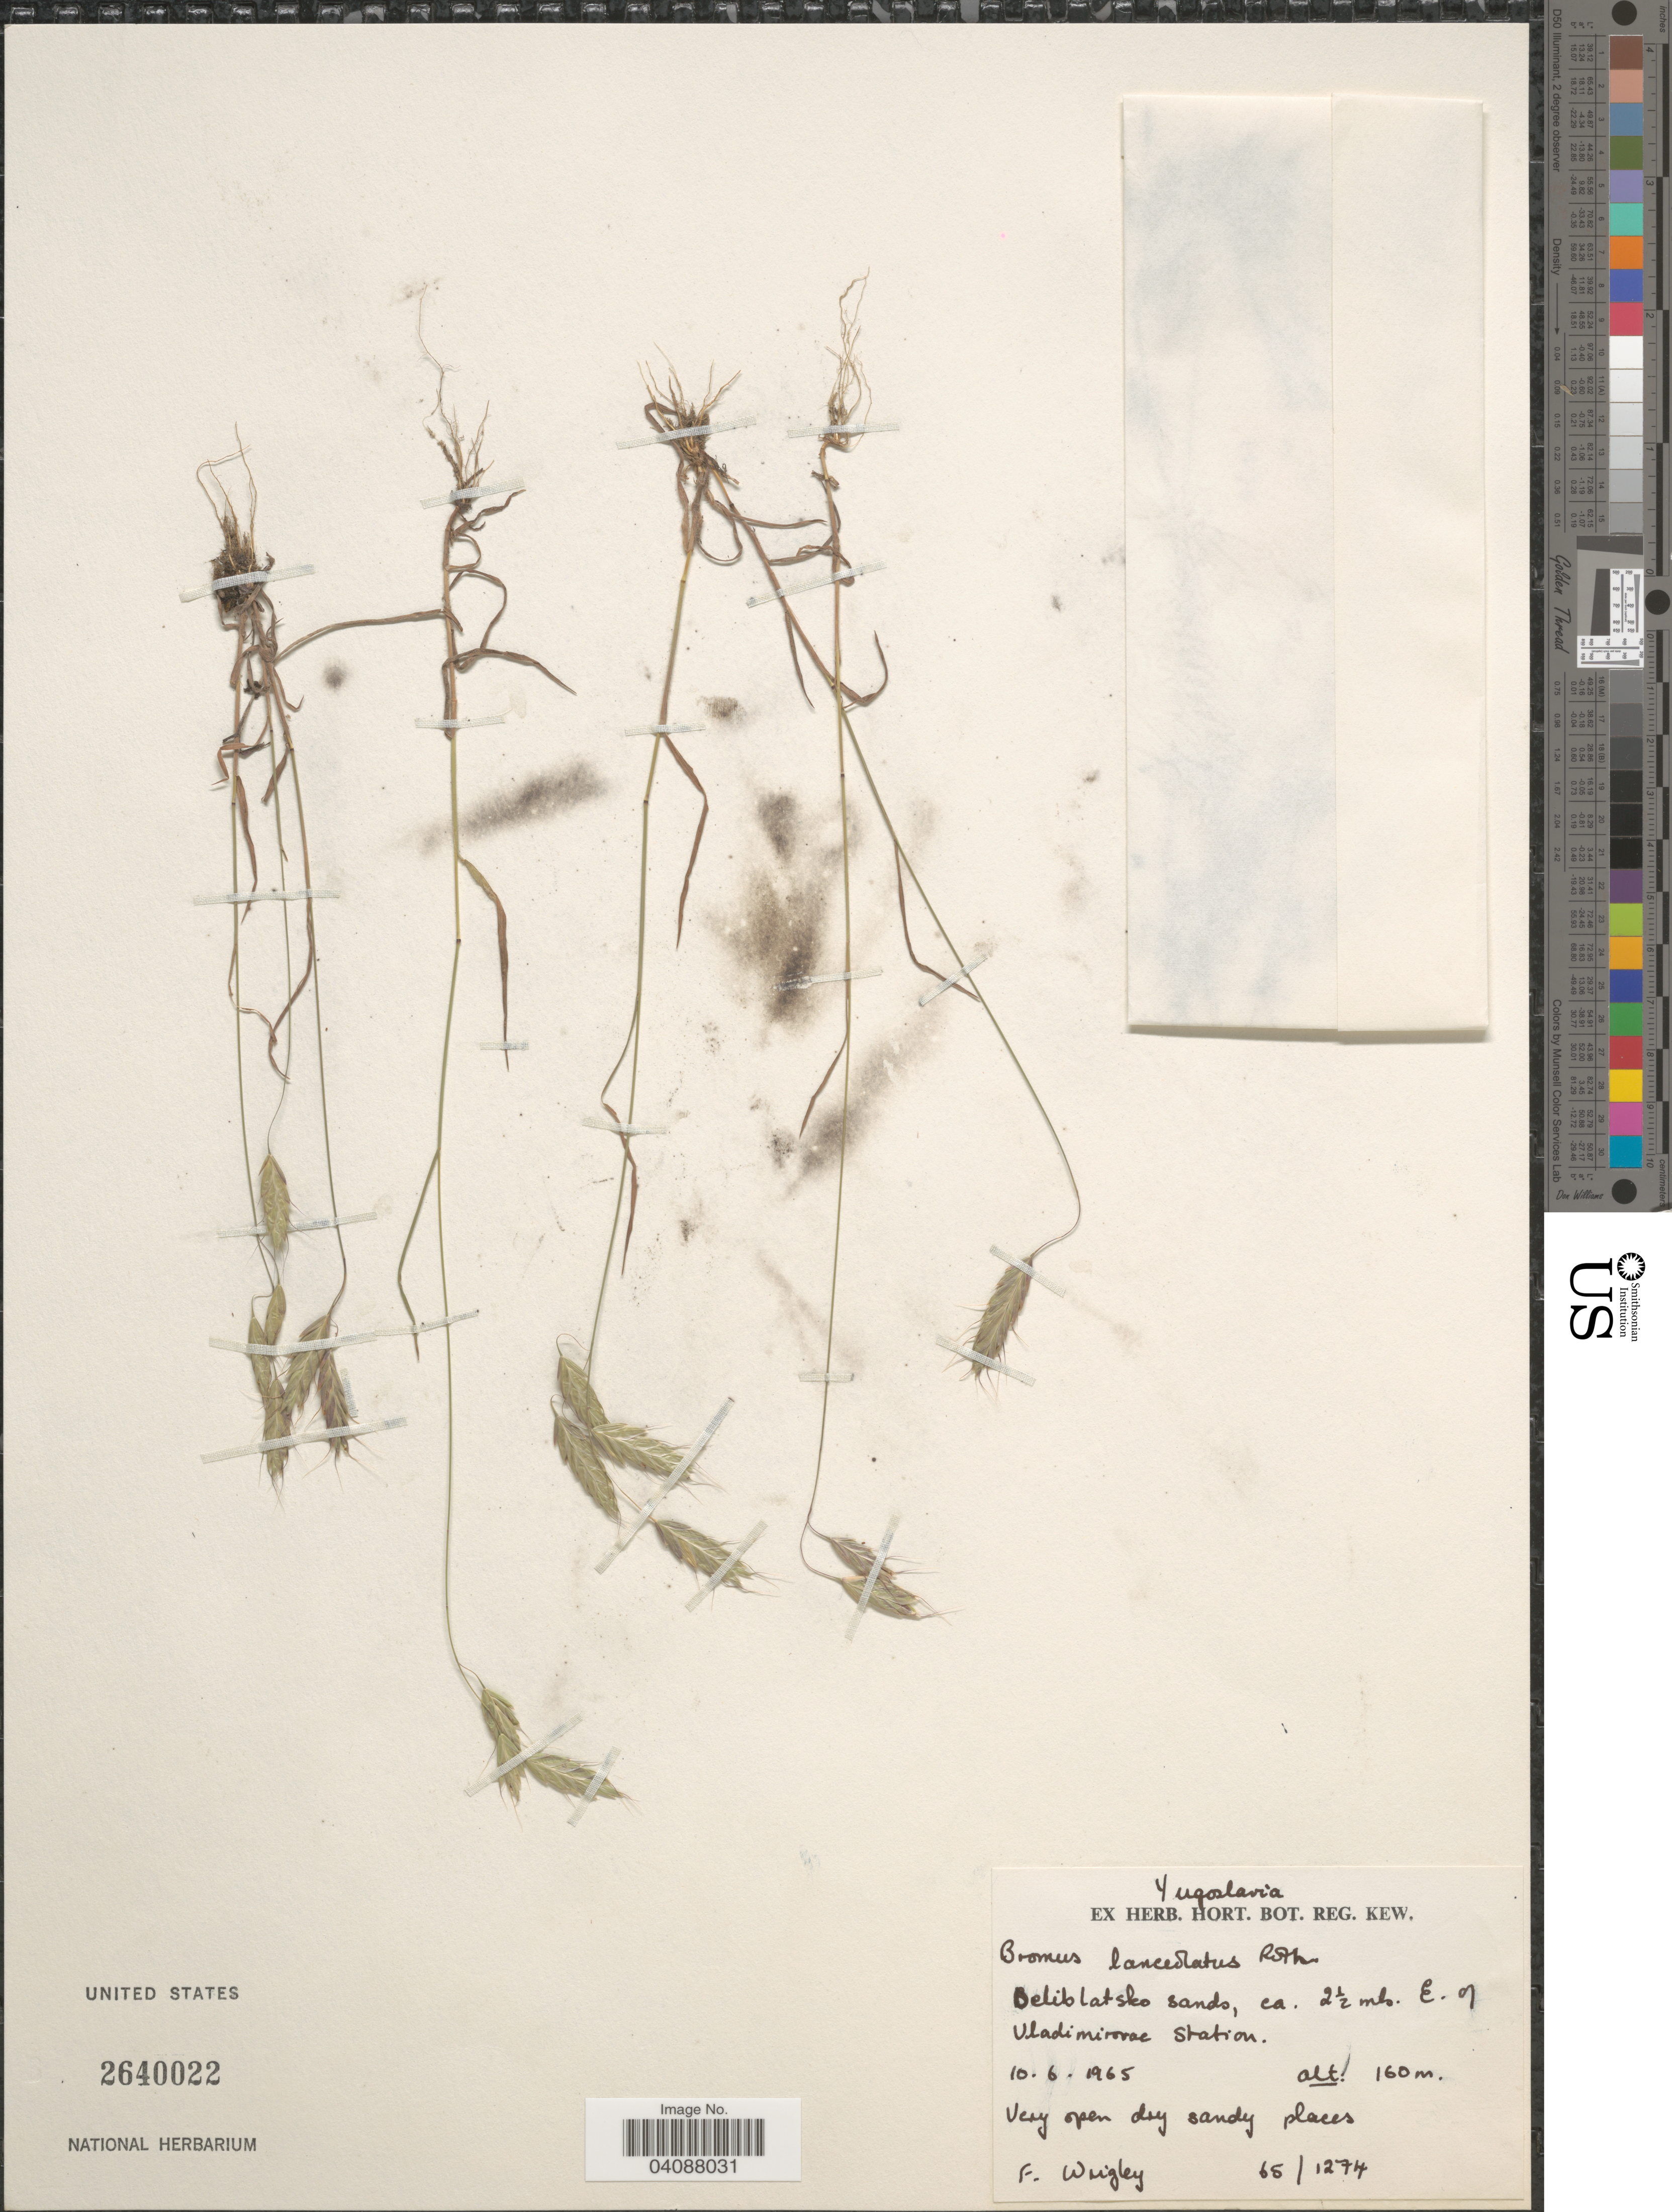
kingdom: Plantae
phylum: Tracheophyta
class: Liliopsida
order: Poales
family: Poaceae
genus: Bromus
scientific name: Bromus lanceolatus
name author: Roth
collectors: F. Wrigley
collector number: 65/1274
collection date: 1965-06-10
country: Serbia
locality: Deliblatska sands, ca. 2½ mls. E. of Vladimirorae station. Very open dry sandy places.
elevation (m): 160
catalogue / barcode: US 2640022